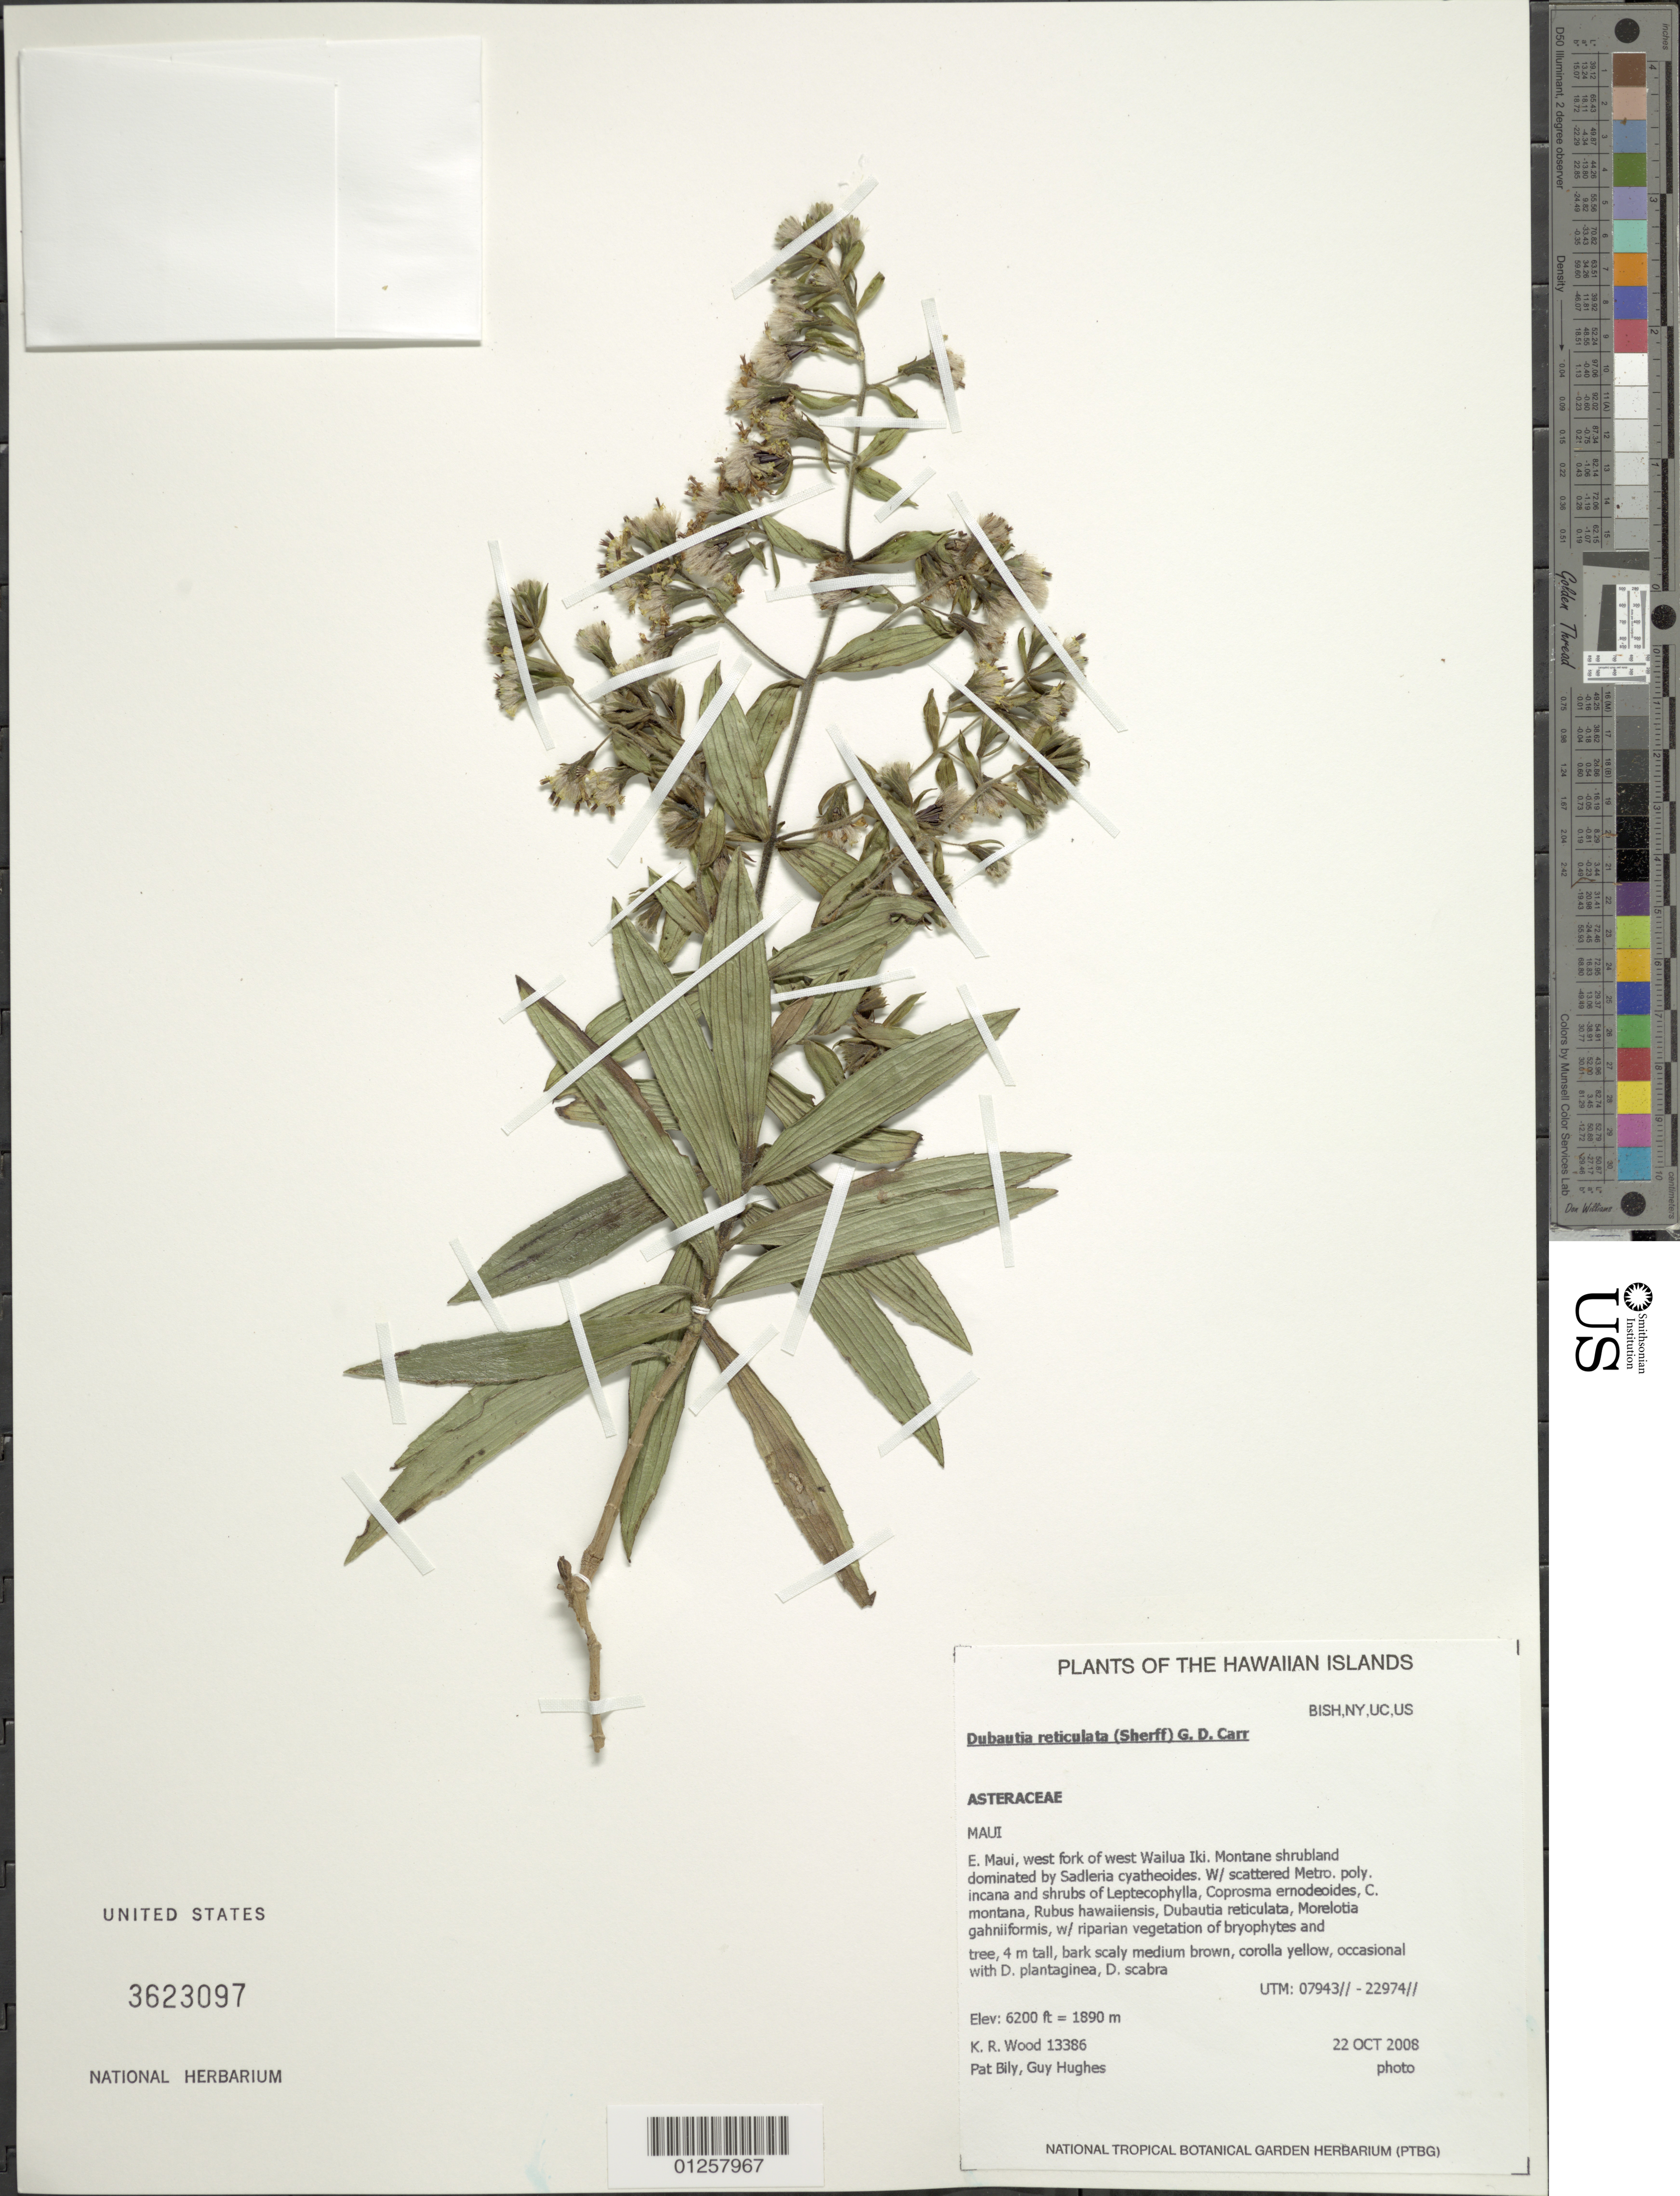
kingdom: Plantae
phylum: Tracheophyta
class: Magnoliopsida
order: Asterales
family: Asteraceae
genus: Dubautia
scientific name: Dubautia reticulata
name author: (Sherff) D.D. Keck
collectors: K. R. Wood, P. Bily & G. Hughes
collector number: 13386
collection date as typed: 22 Oct 2008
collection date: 2008-10-22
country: United States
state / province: Hawaii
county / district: Maui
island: Maui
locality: E. Maui, west fork of west Wailua Iki.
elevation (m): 1890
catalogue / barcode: US 3623097